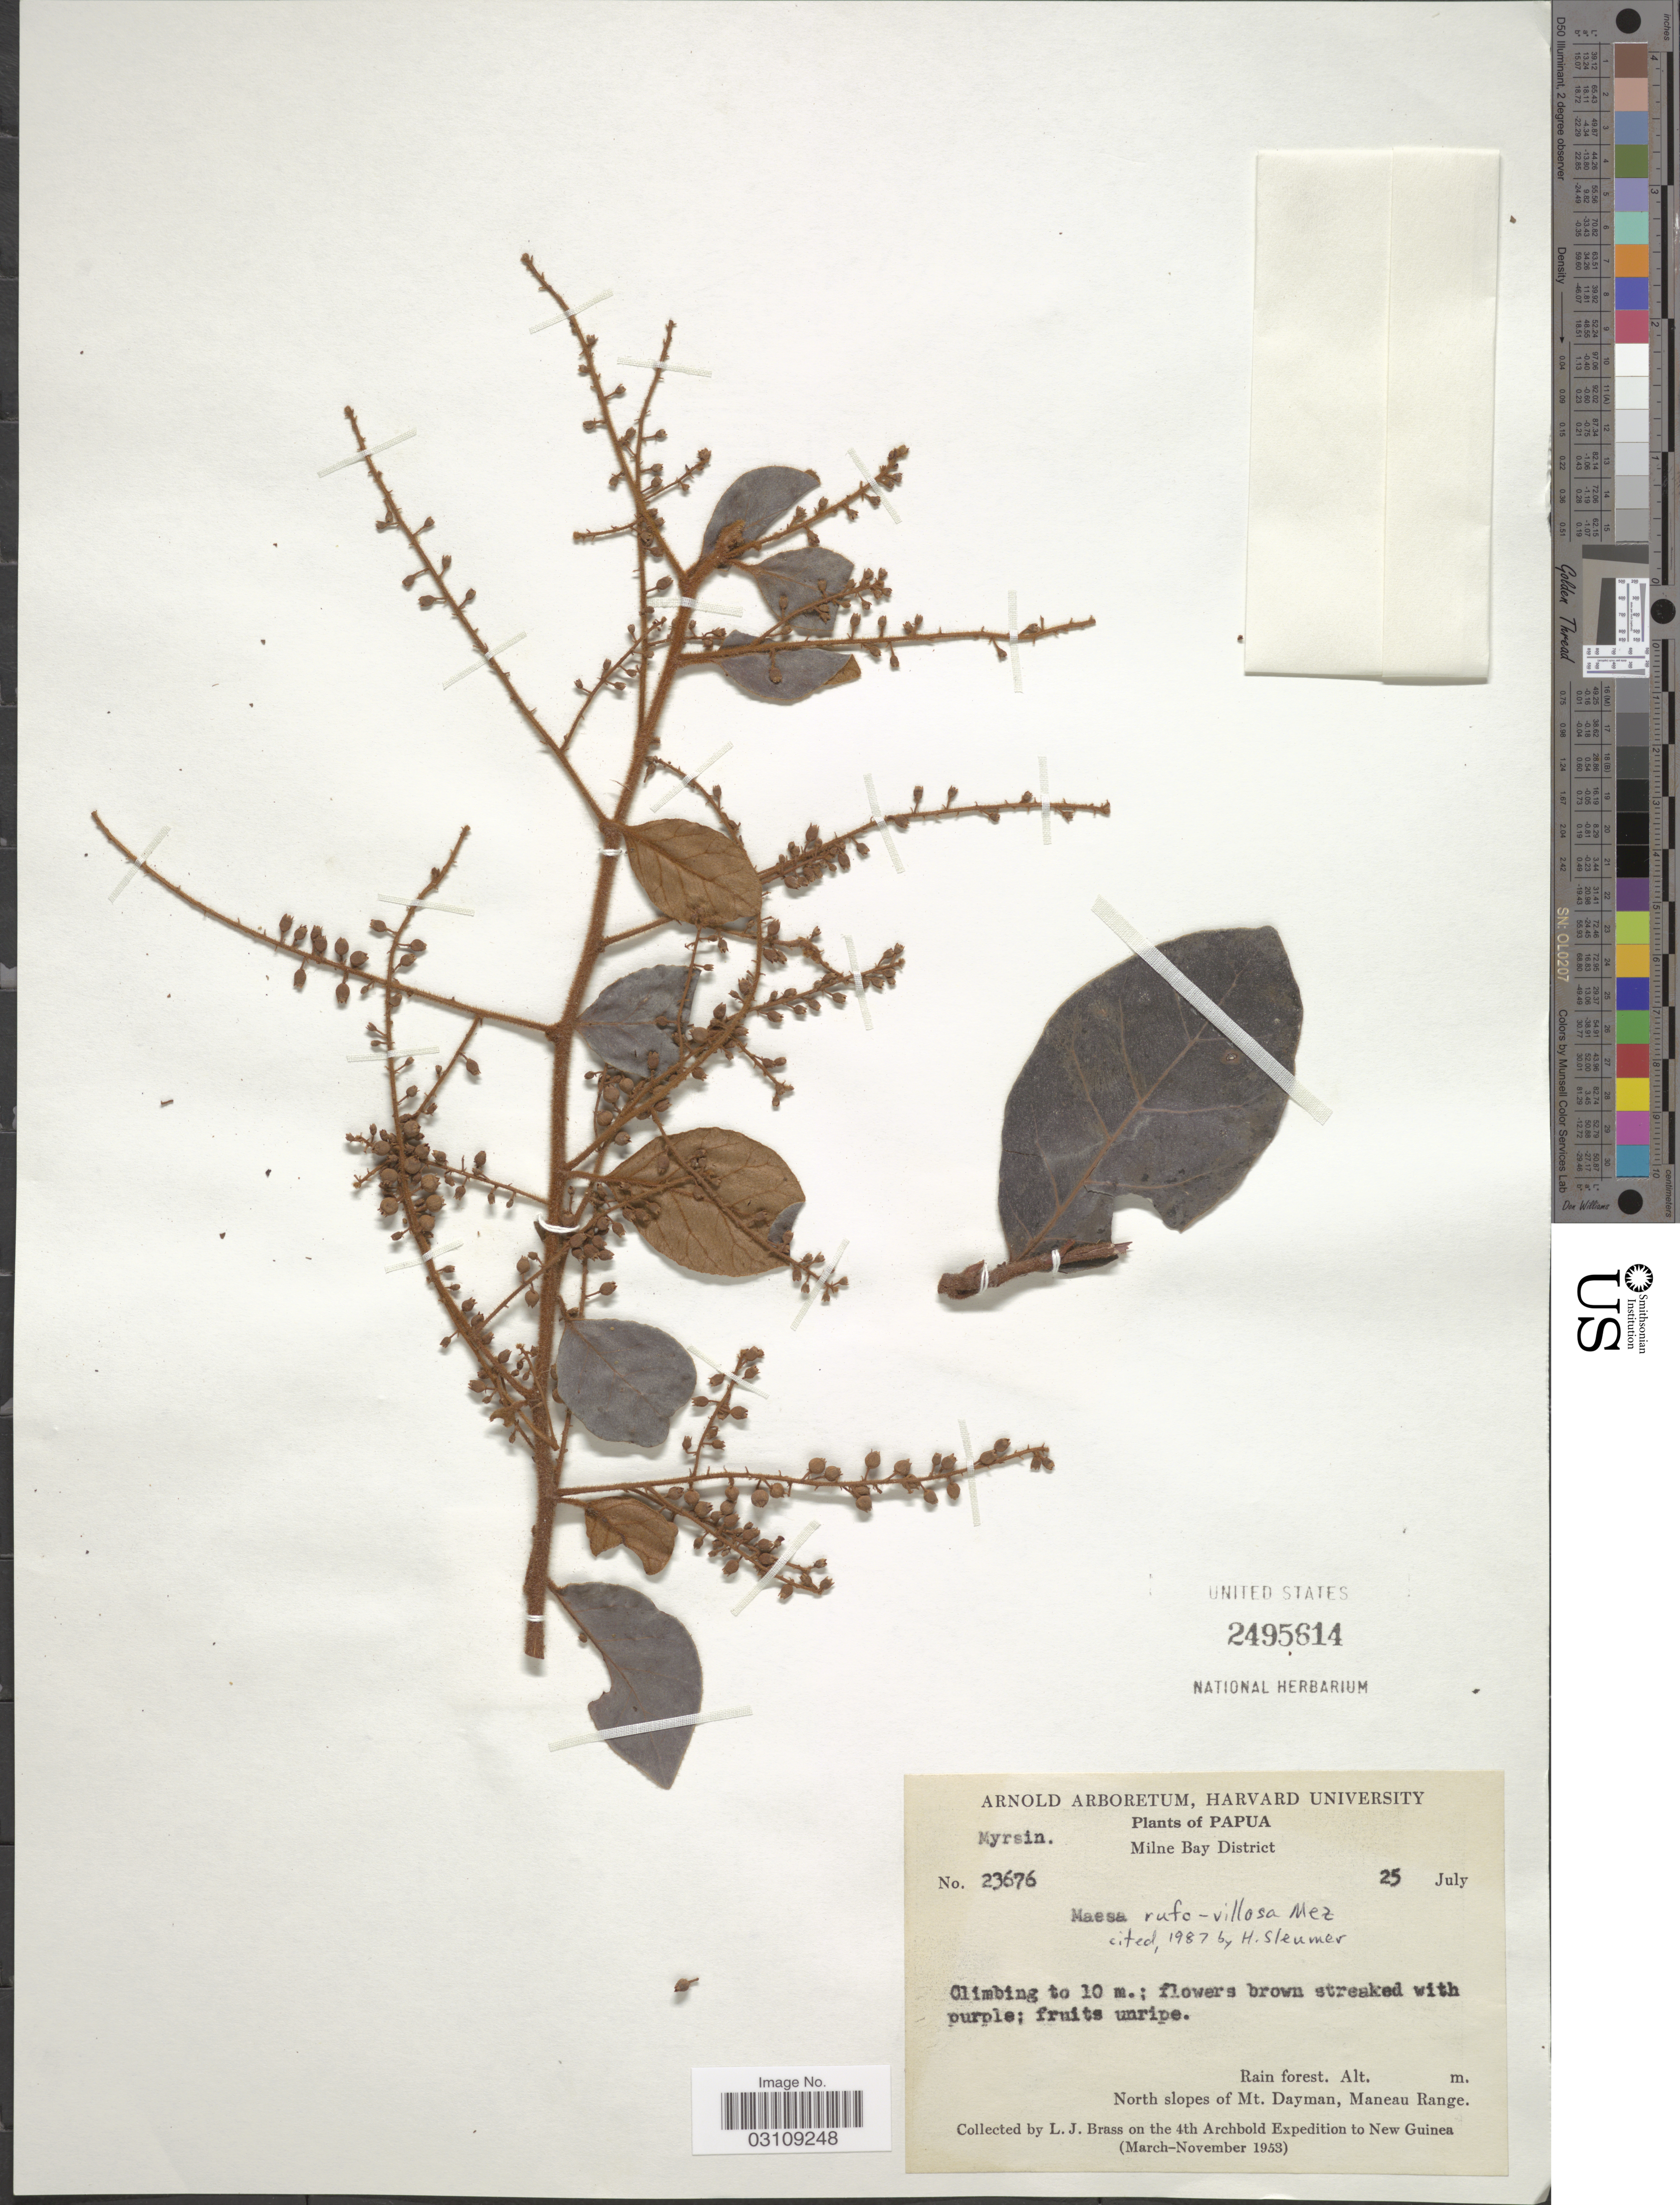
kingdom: Plantae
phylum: Tracheophyta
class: Magnoliopsida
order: Ericales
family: Primulaceae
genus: Maesa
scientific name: Maesa rufovillosa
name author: Mez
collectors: L. J. Brass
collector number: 23676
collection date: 1953-07-25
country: Papua New Guinea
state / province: Milne Bay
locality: Milne Bay District. North slopes of Mt. Dayman, Maneau Range.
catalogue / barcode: US 2495614